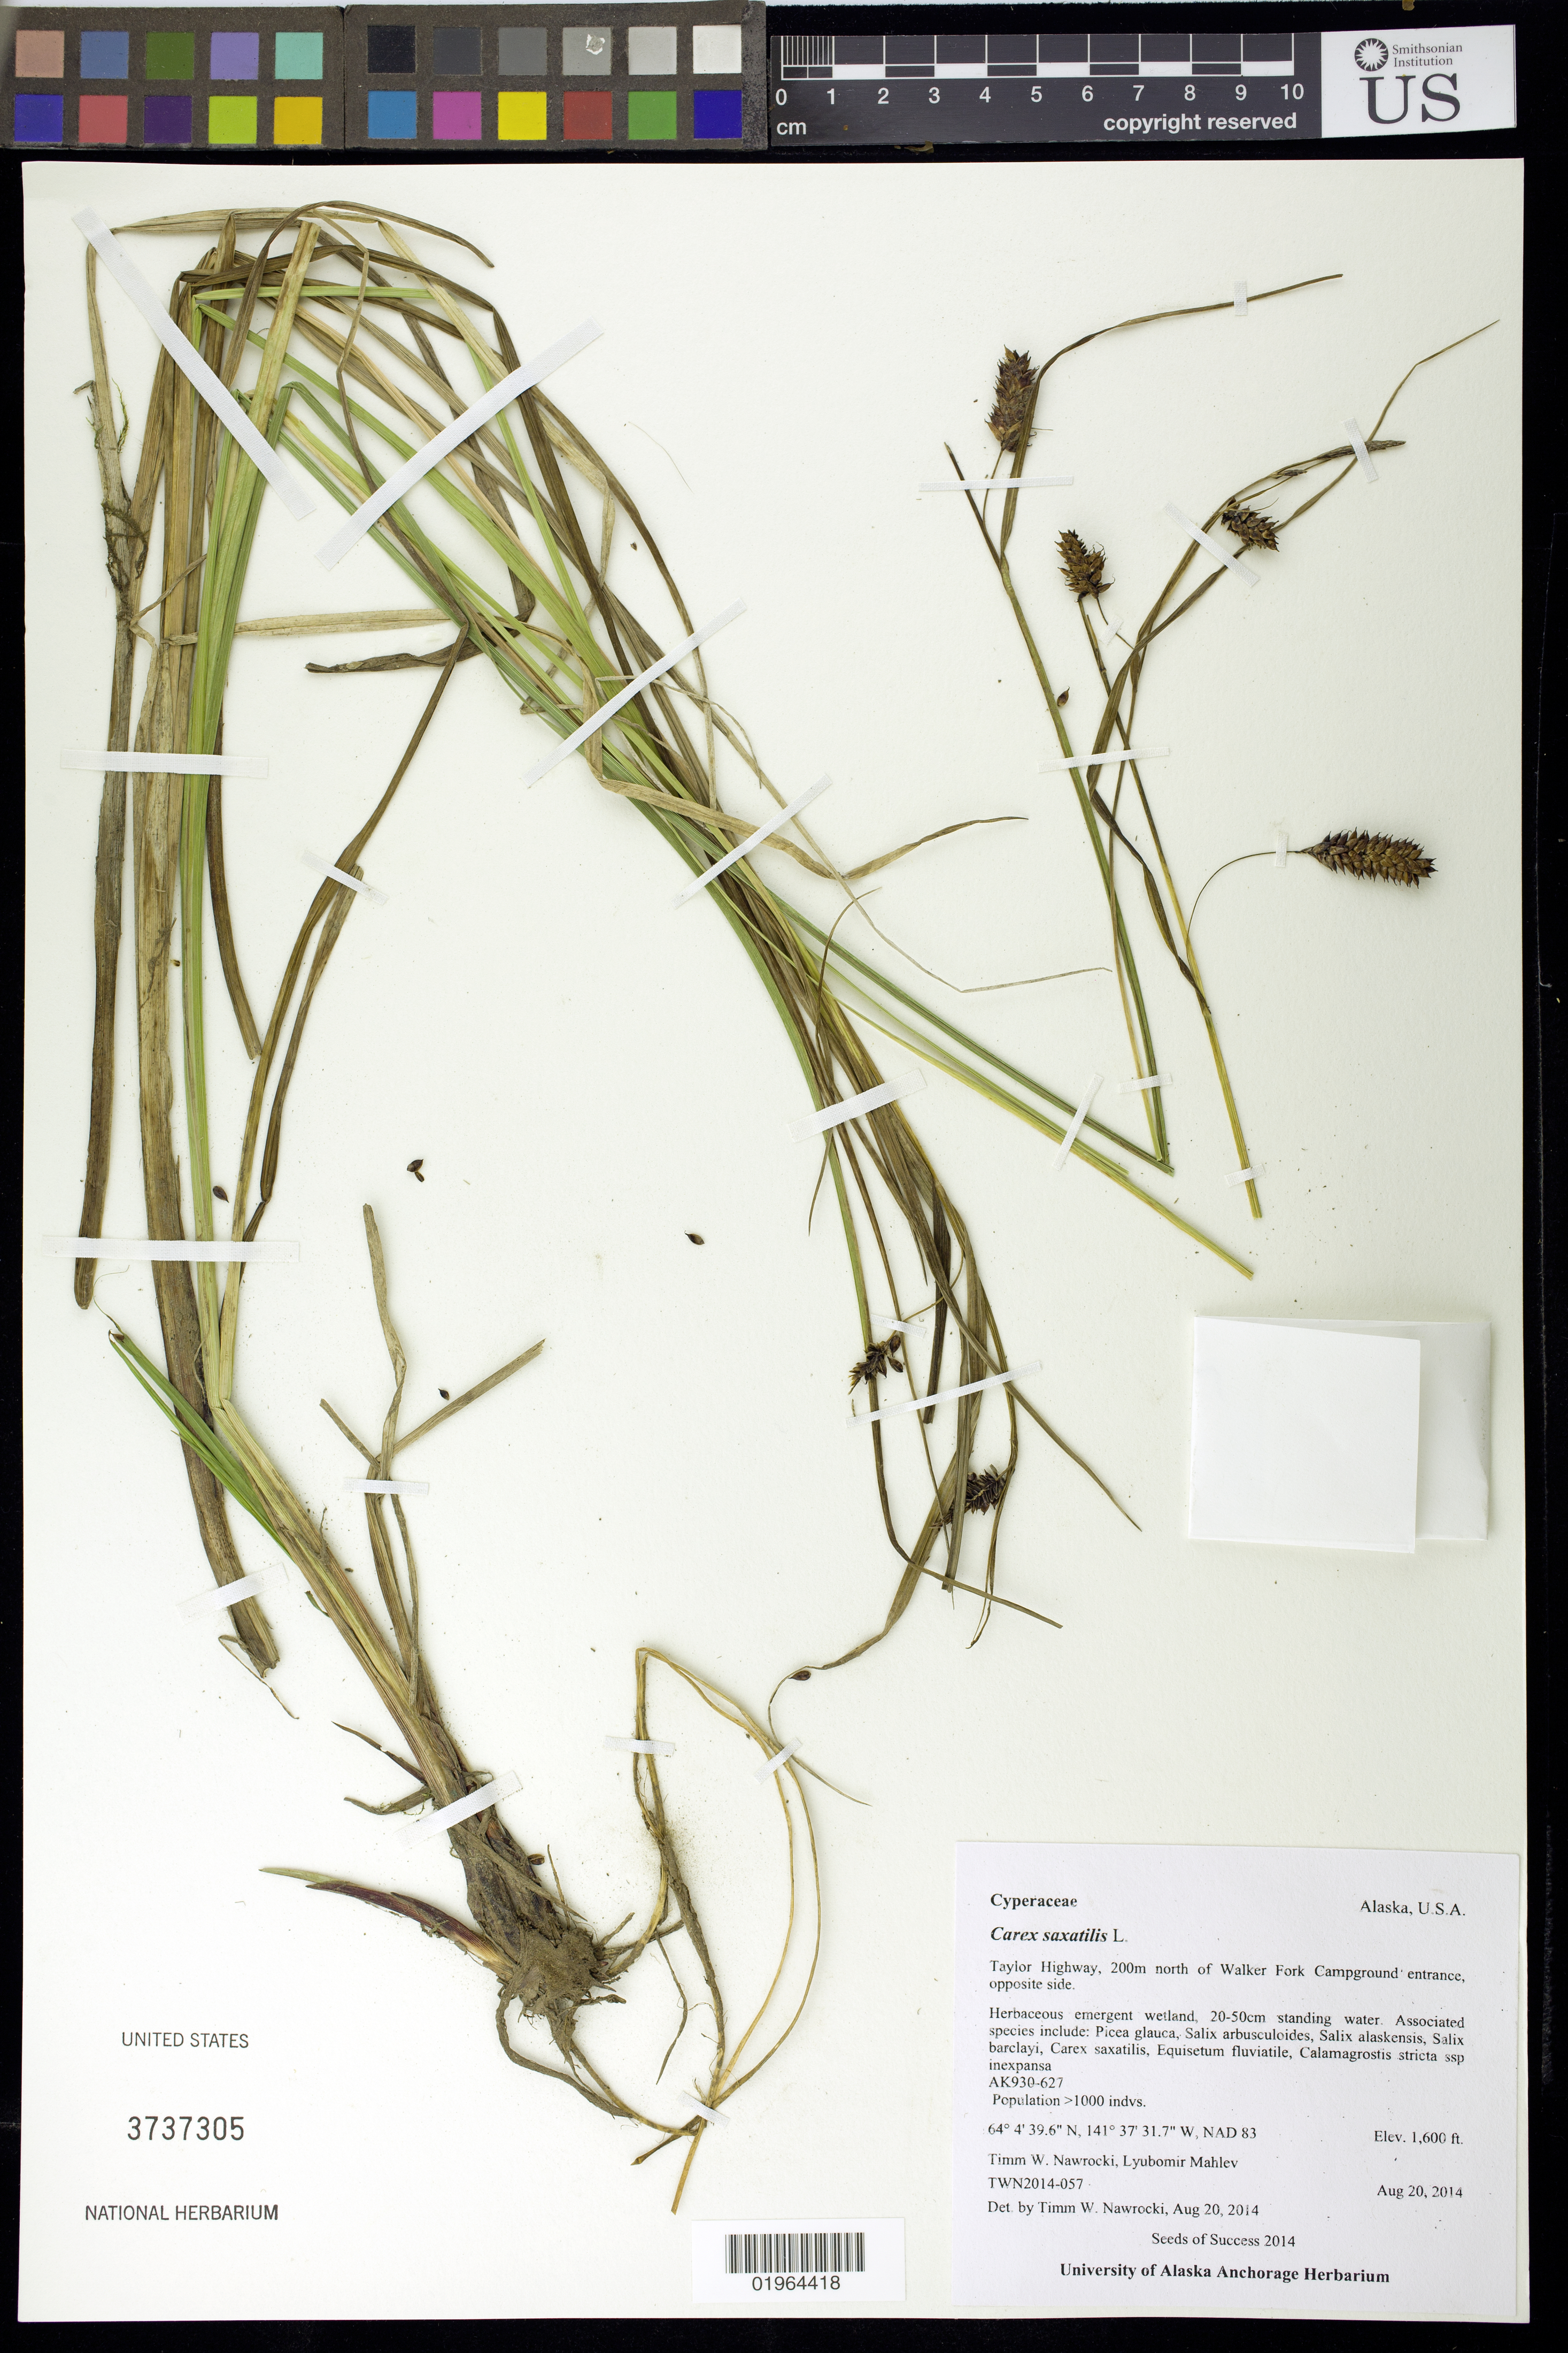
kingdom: Plantae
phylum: Tracheophyta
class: Liliopsida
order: Poales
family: Cyperaceae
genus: Carex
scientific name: Carex saxatilis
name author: L.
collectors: T. Nawrocki & L. Mahlev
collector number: TWN2014-057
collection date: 2014-08-20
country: United States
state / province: Alaska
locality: Taylor Hwy, 200 m N of Walker Fork Campground entrance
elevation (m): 488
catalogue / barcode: US 3737305